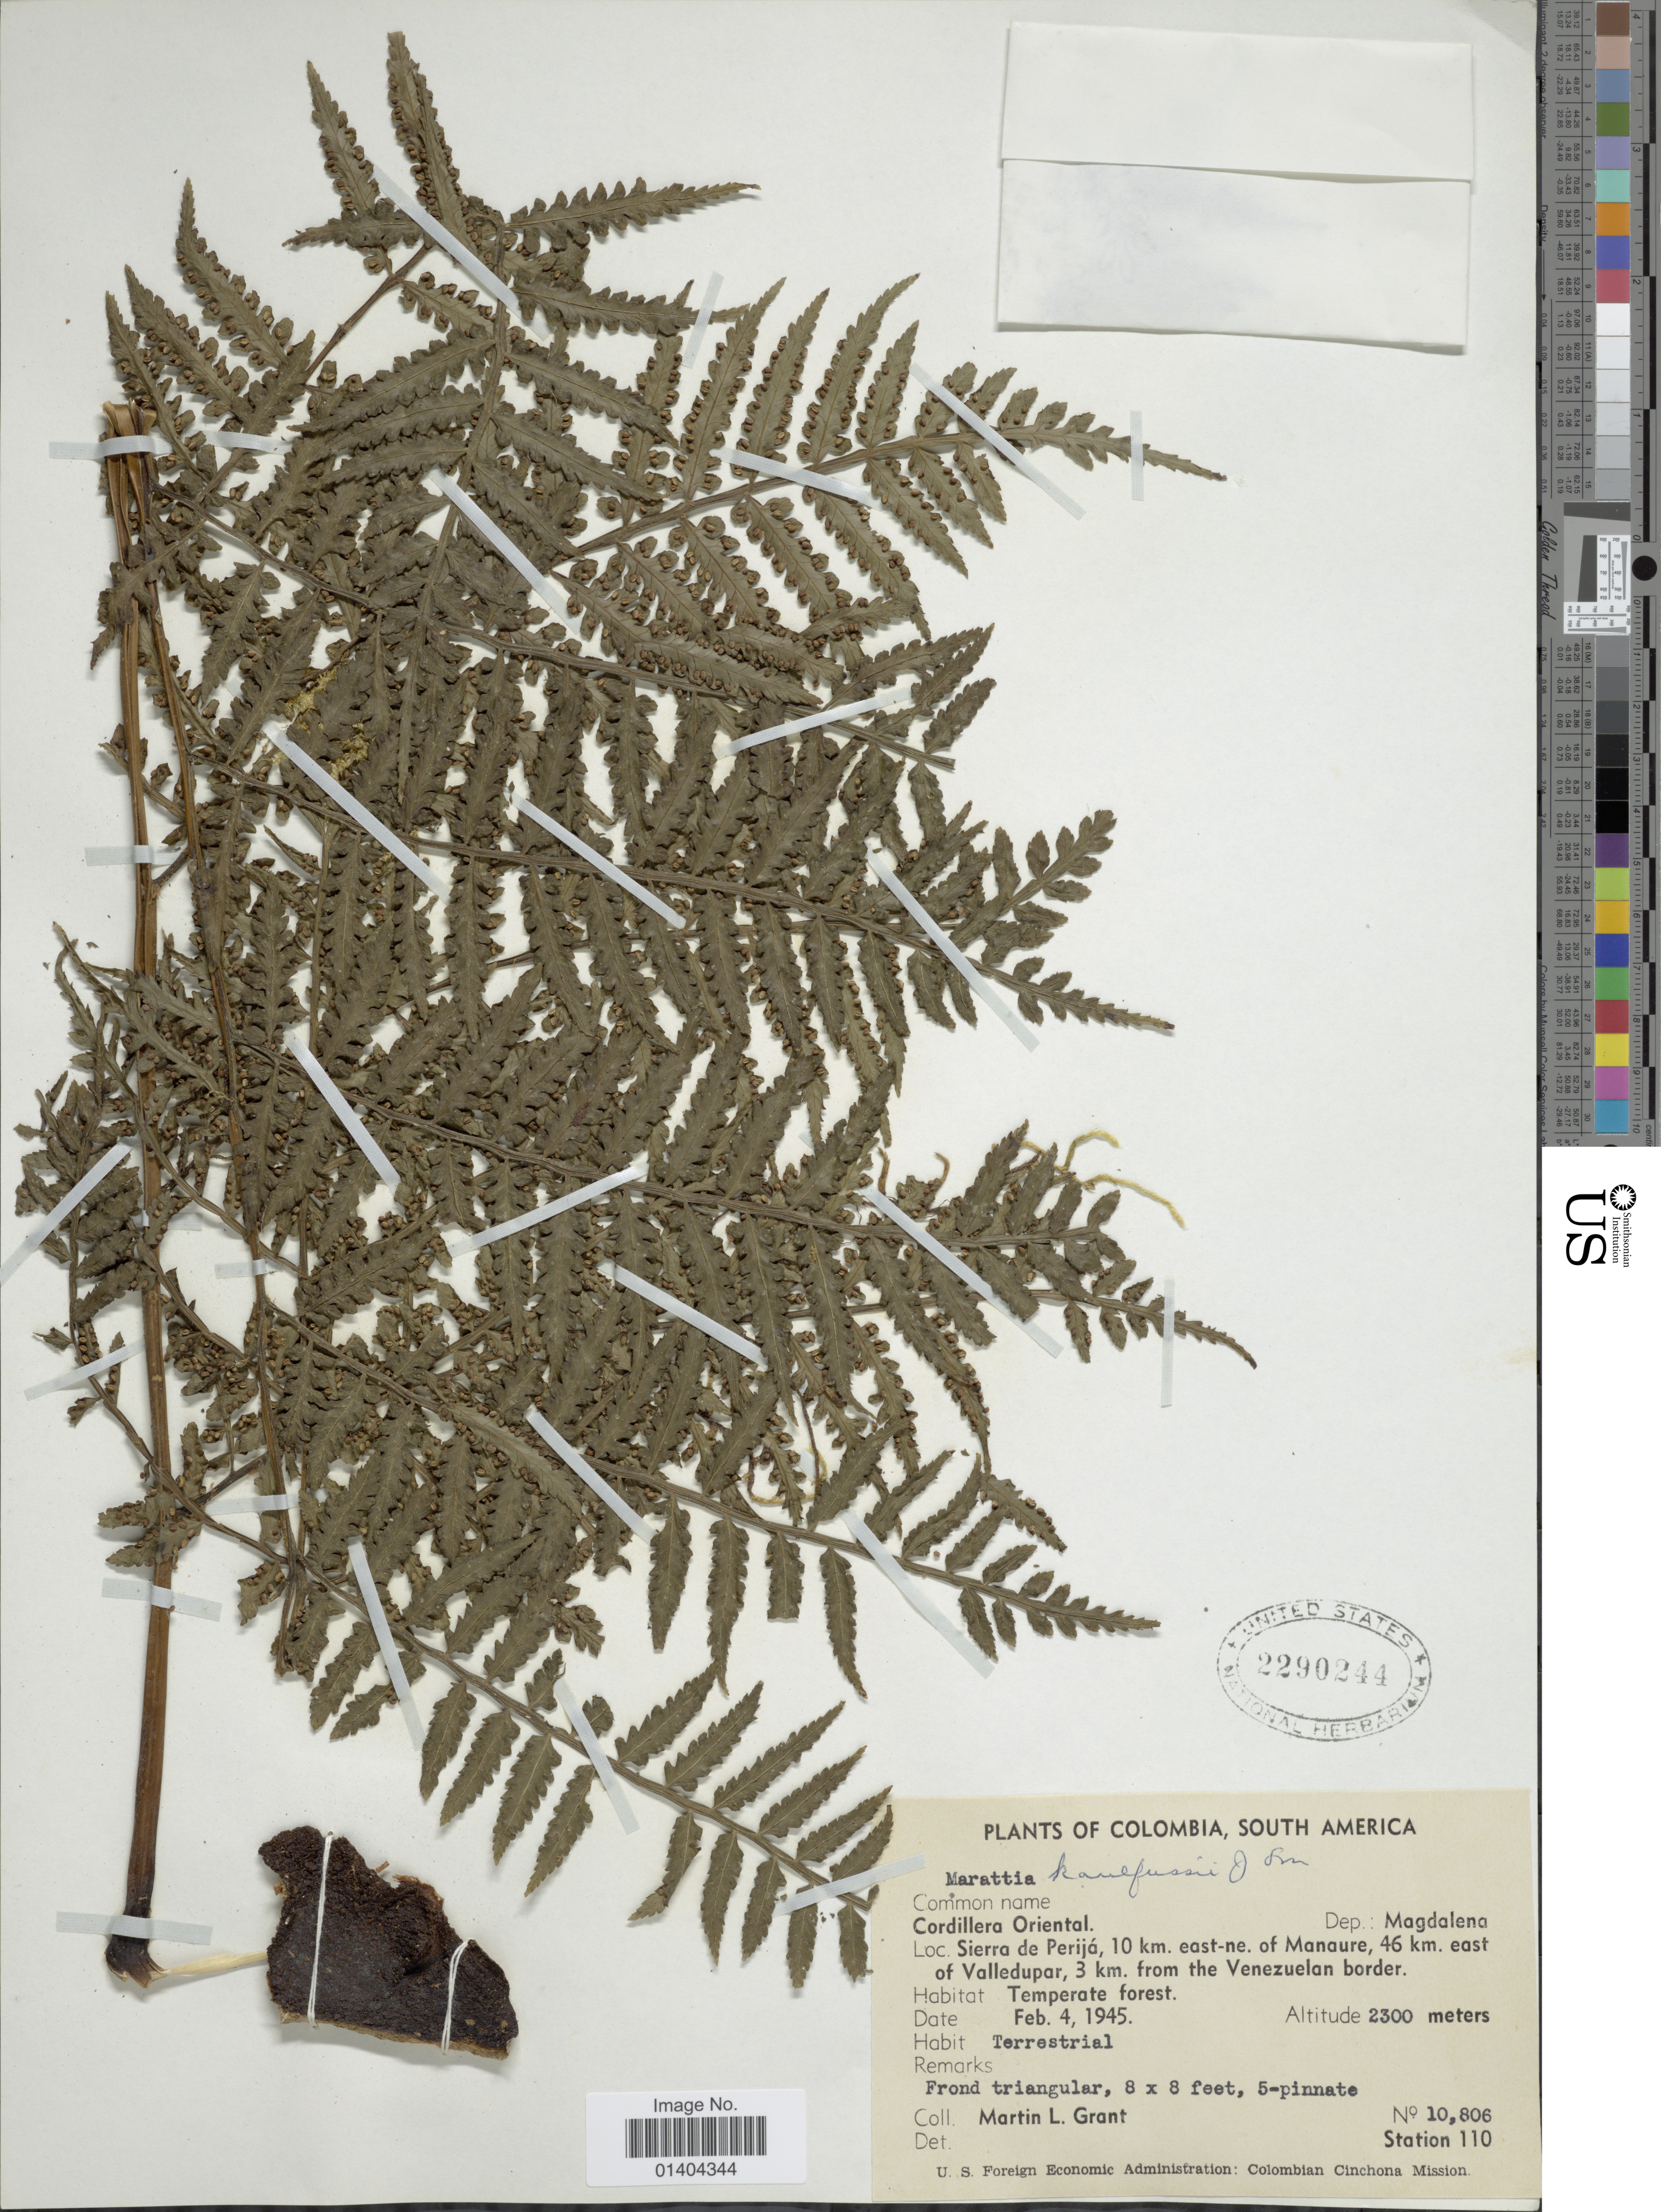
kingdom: Plantae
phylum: Tracheophyta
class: Polypodiopsida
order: Marattiales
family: Marattiaceae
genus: Marattia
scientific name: Marattia laevis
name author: Sm.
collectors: M. L. Grant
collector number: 10806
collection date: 1945-02-04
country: Colombia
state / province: Magdalena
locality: Cordillera Oriental, Sierra de Perija, 10 km. east-ne. of Manaure, 46 km. east of Valledupar, 3 km. from de Venezuelan border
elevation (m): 2300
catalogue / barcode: US 2290244